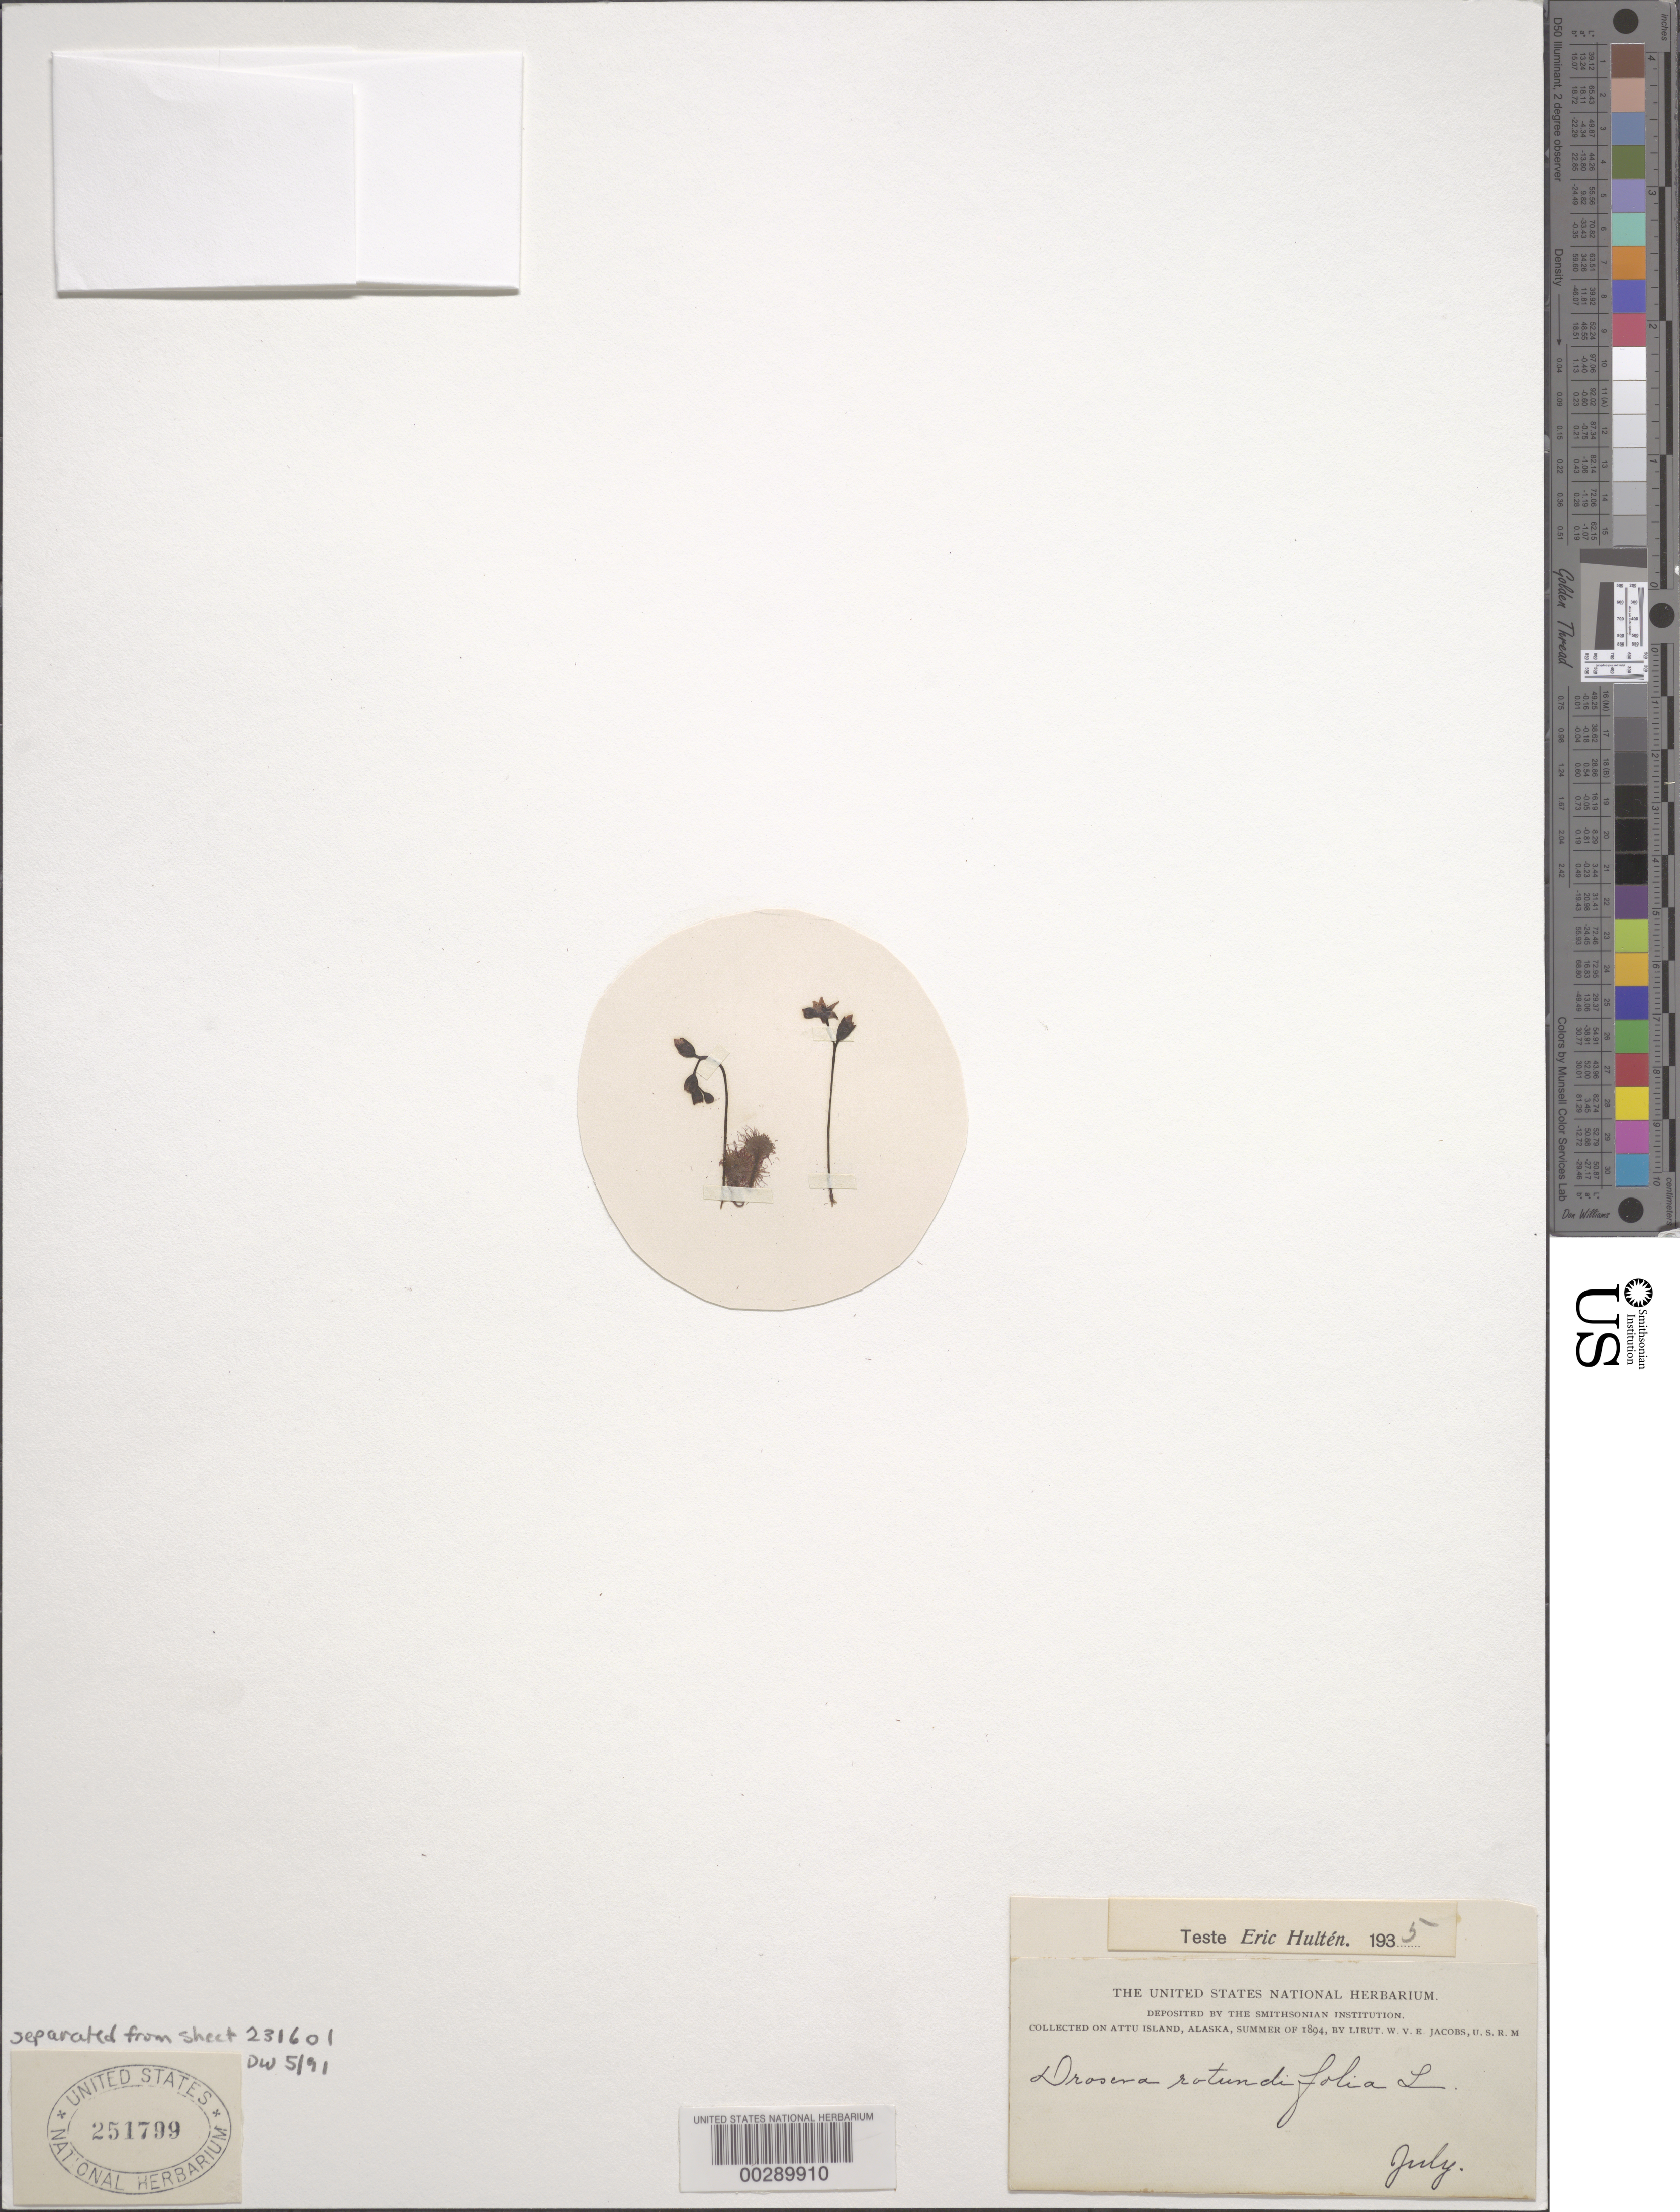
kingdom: Plantae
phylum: Tracheophyta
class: Magnoliopsida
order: Caryophyllales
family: Droseraceae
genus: Drosera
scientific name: Drosera rotundifolia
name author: L.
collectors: W. V. E. Jacobs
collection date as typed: Jul 1894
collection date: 1894-07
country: United States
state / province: Alaska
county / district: Aleutians West Census Area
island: Attu Island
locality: Attu i.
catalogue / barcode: US 251799